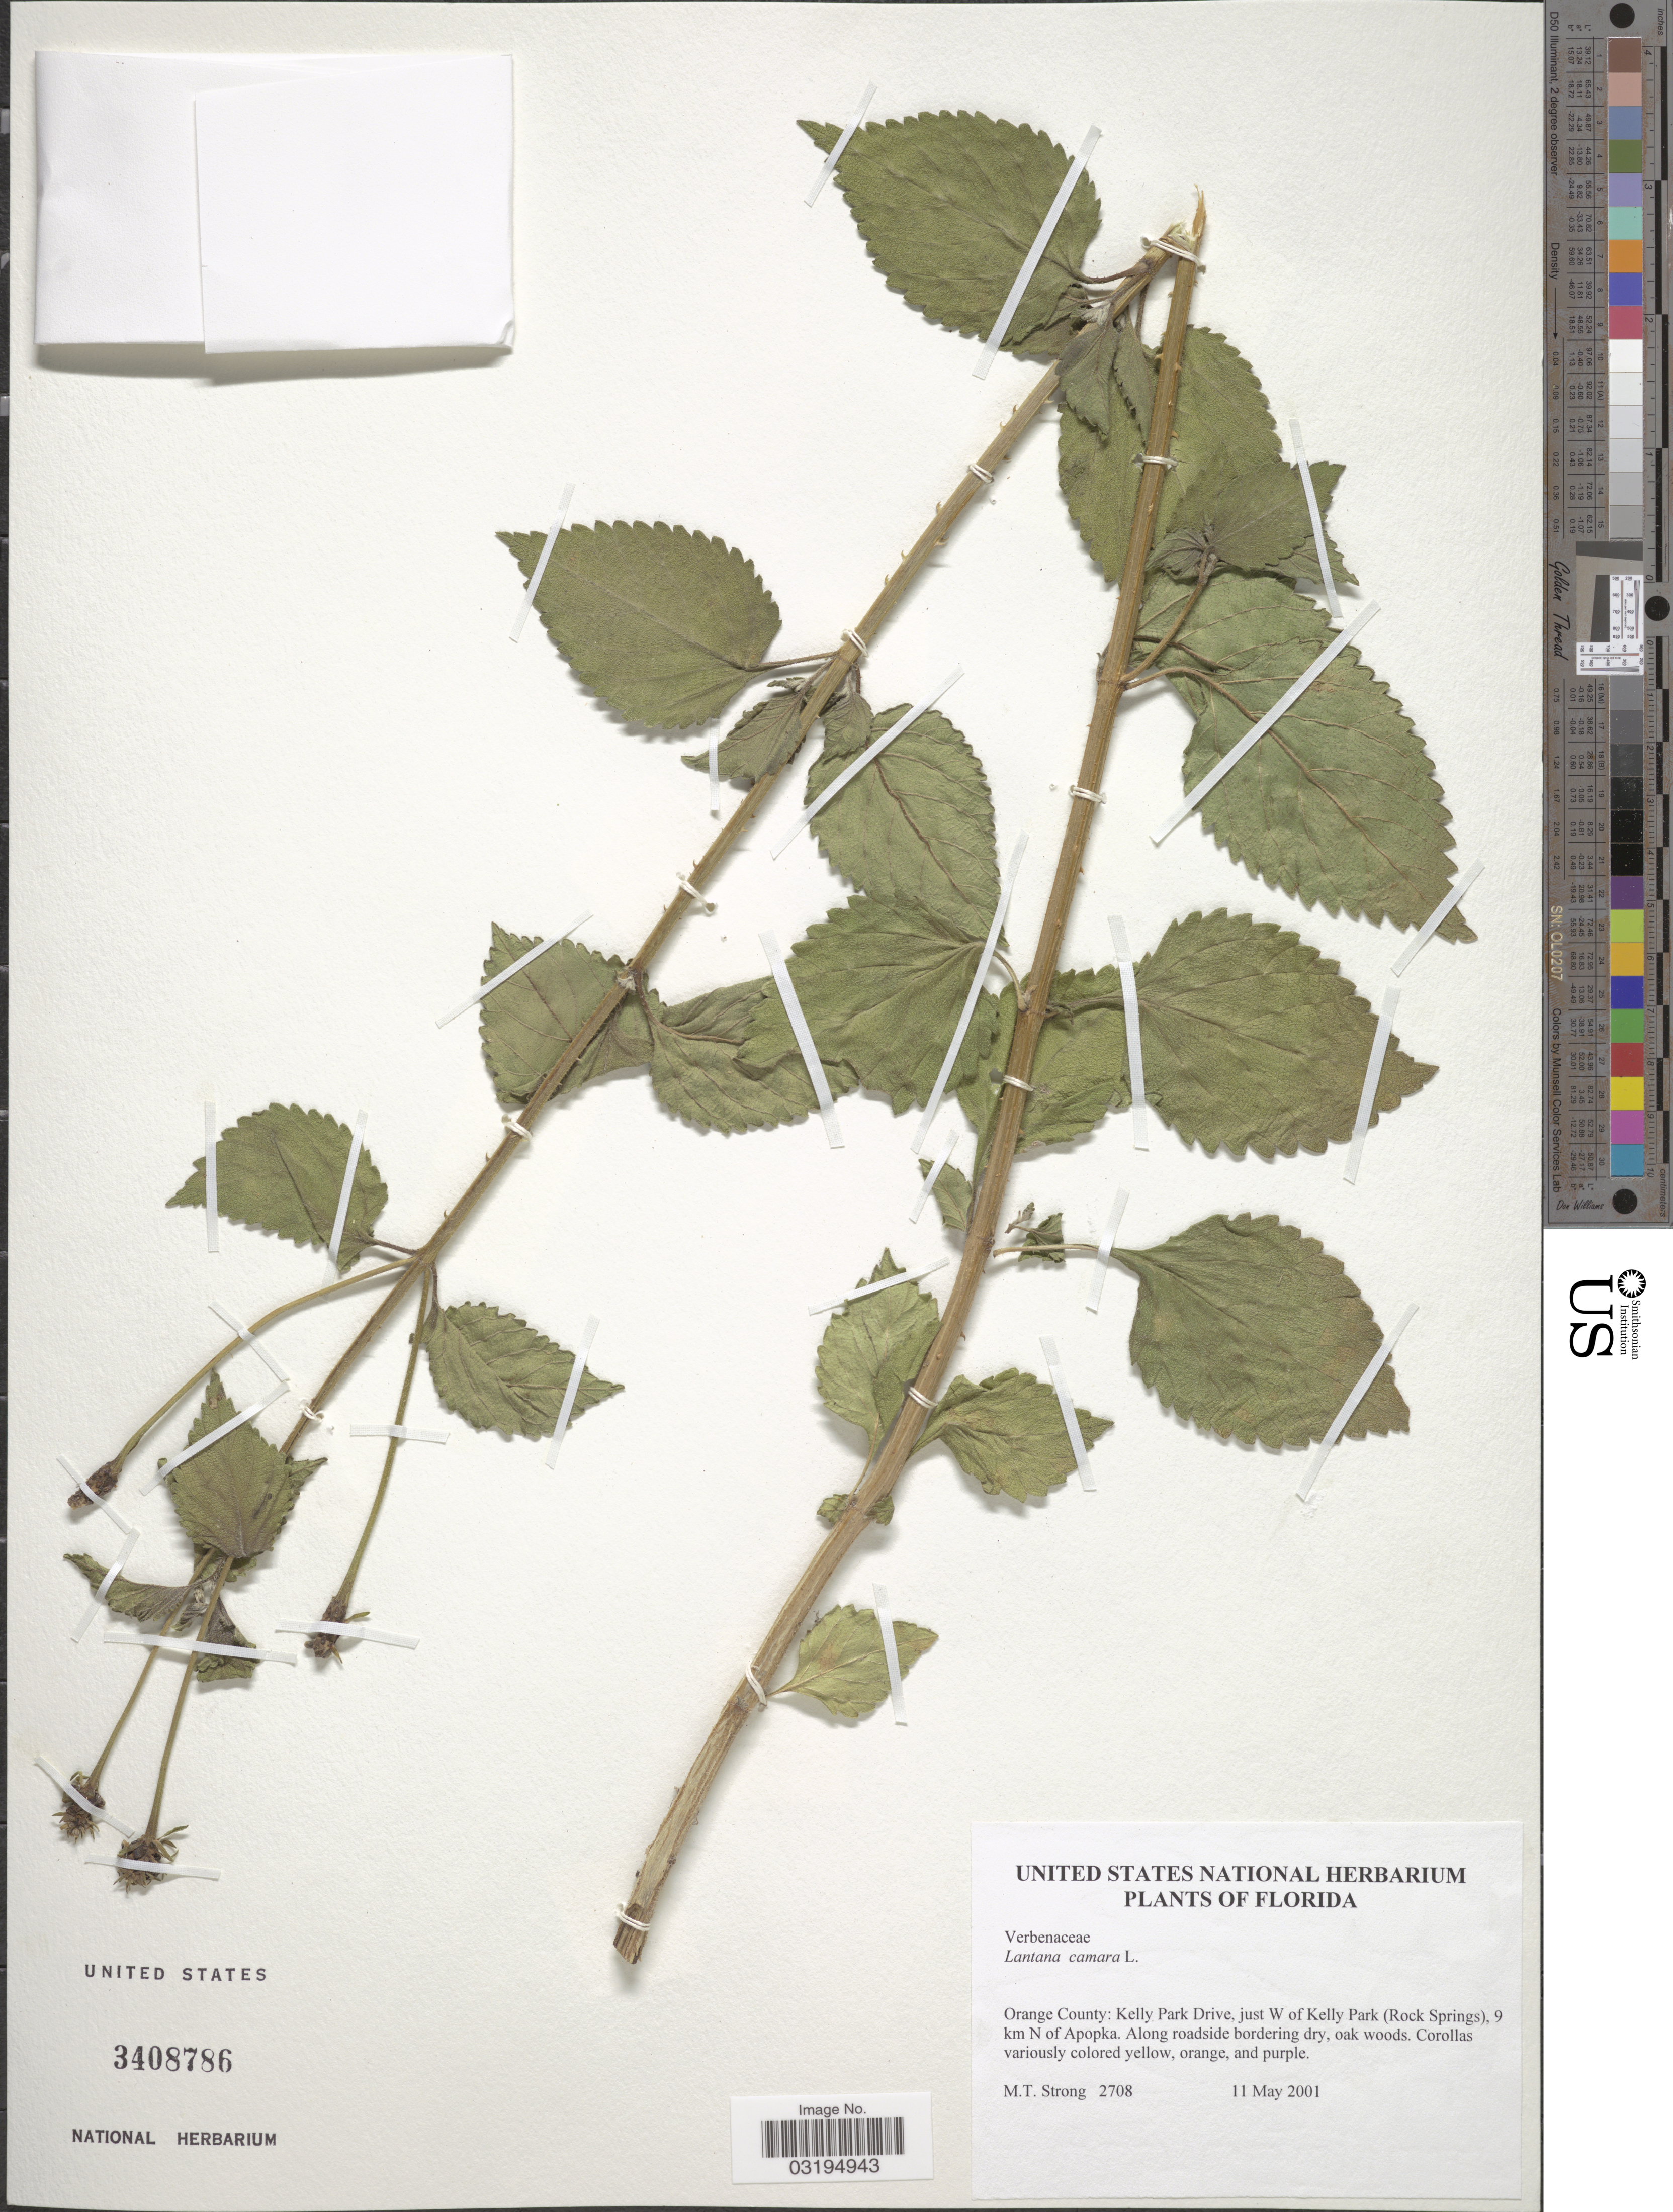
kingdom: Plantae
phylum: Tracheophyta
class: Magnoliopsida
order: Lamiales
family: Verbenaceae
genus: Lantana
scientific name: Lantana camara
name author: L.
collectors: M. T. Strong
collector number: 2708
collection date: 2001-05-11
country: United States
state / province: Florida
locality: Orange County: Kelly Park Drive, just W of Kelly Park (Rock Springs), 9 km N of Apopka.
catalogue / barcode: US 3408786